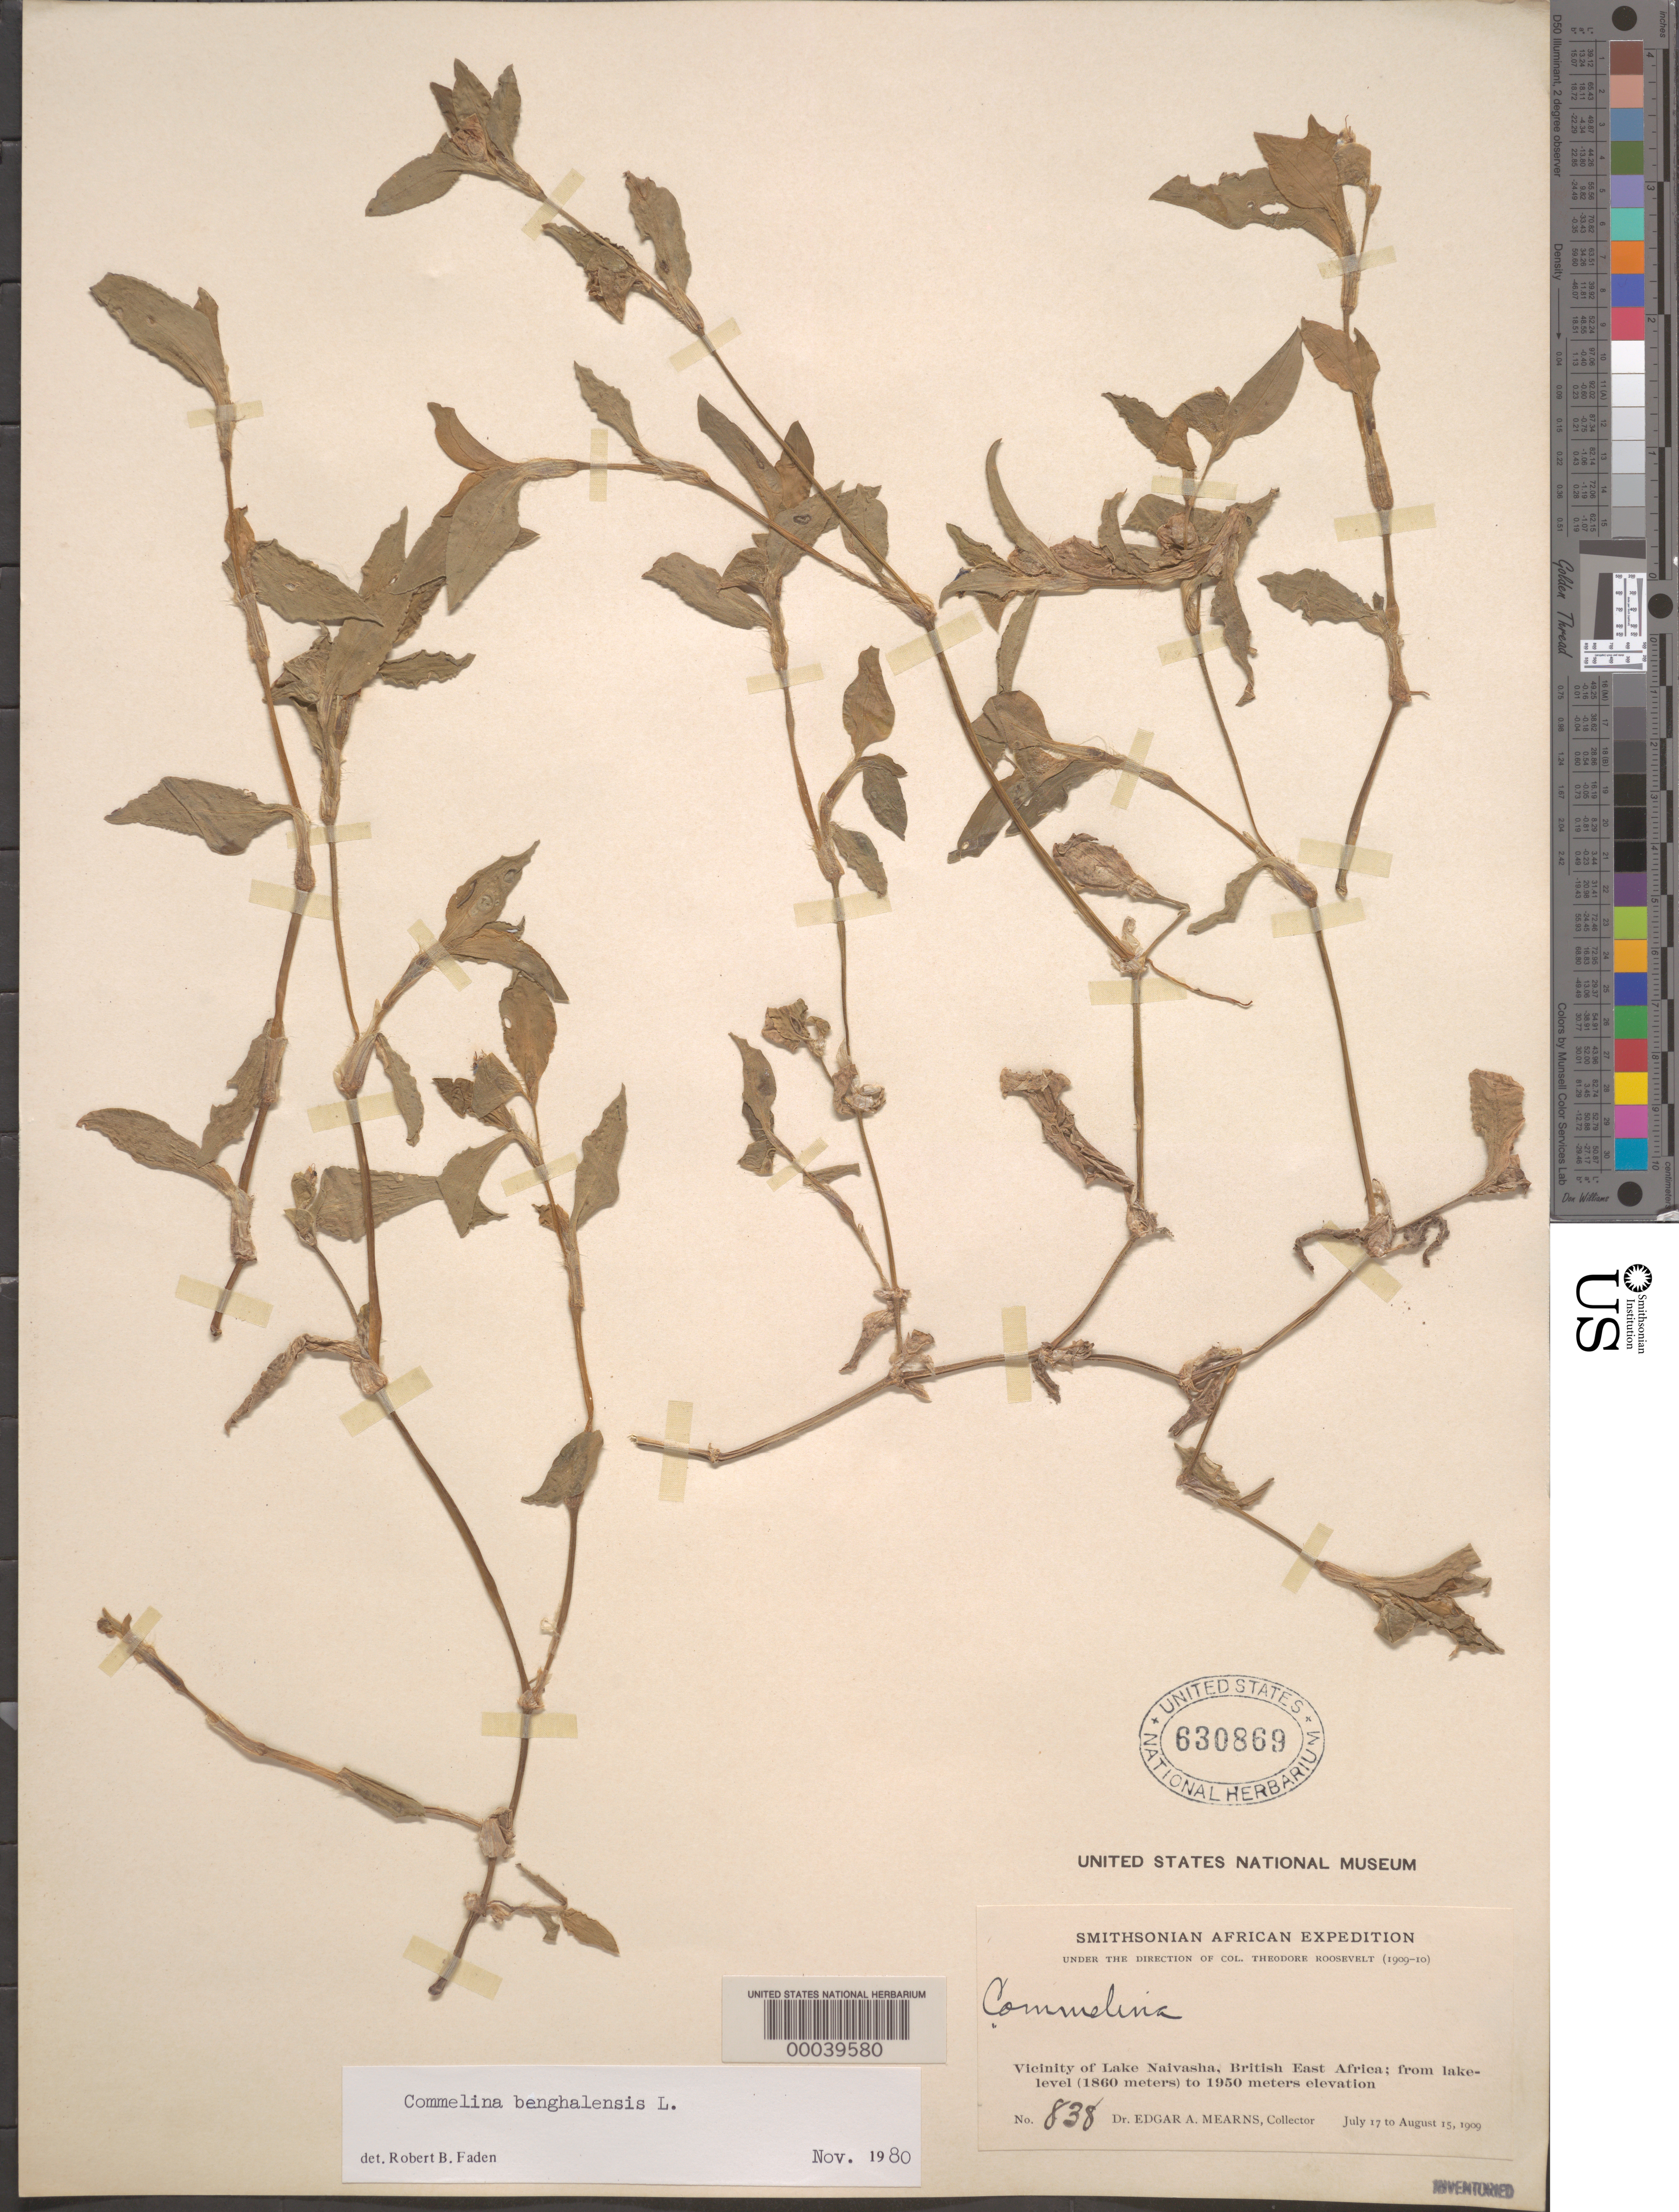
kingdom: Plantae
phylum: Tracheophyta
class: Liliopsida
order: Commelinales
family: Commelinaceae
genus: Commelina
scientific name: Commelina benghalensis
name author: L.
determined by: Faden, Robert B., (US), Smithsonian Institution - National Museum of Natural History (UNITED STATES)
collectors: E. A. Mearns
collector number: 838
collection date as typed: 17 Jul 1909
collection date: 1909-07-17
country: Kenya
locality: Lake w naivasha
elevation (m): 1950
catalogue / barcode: US 630869